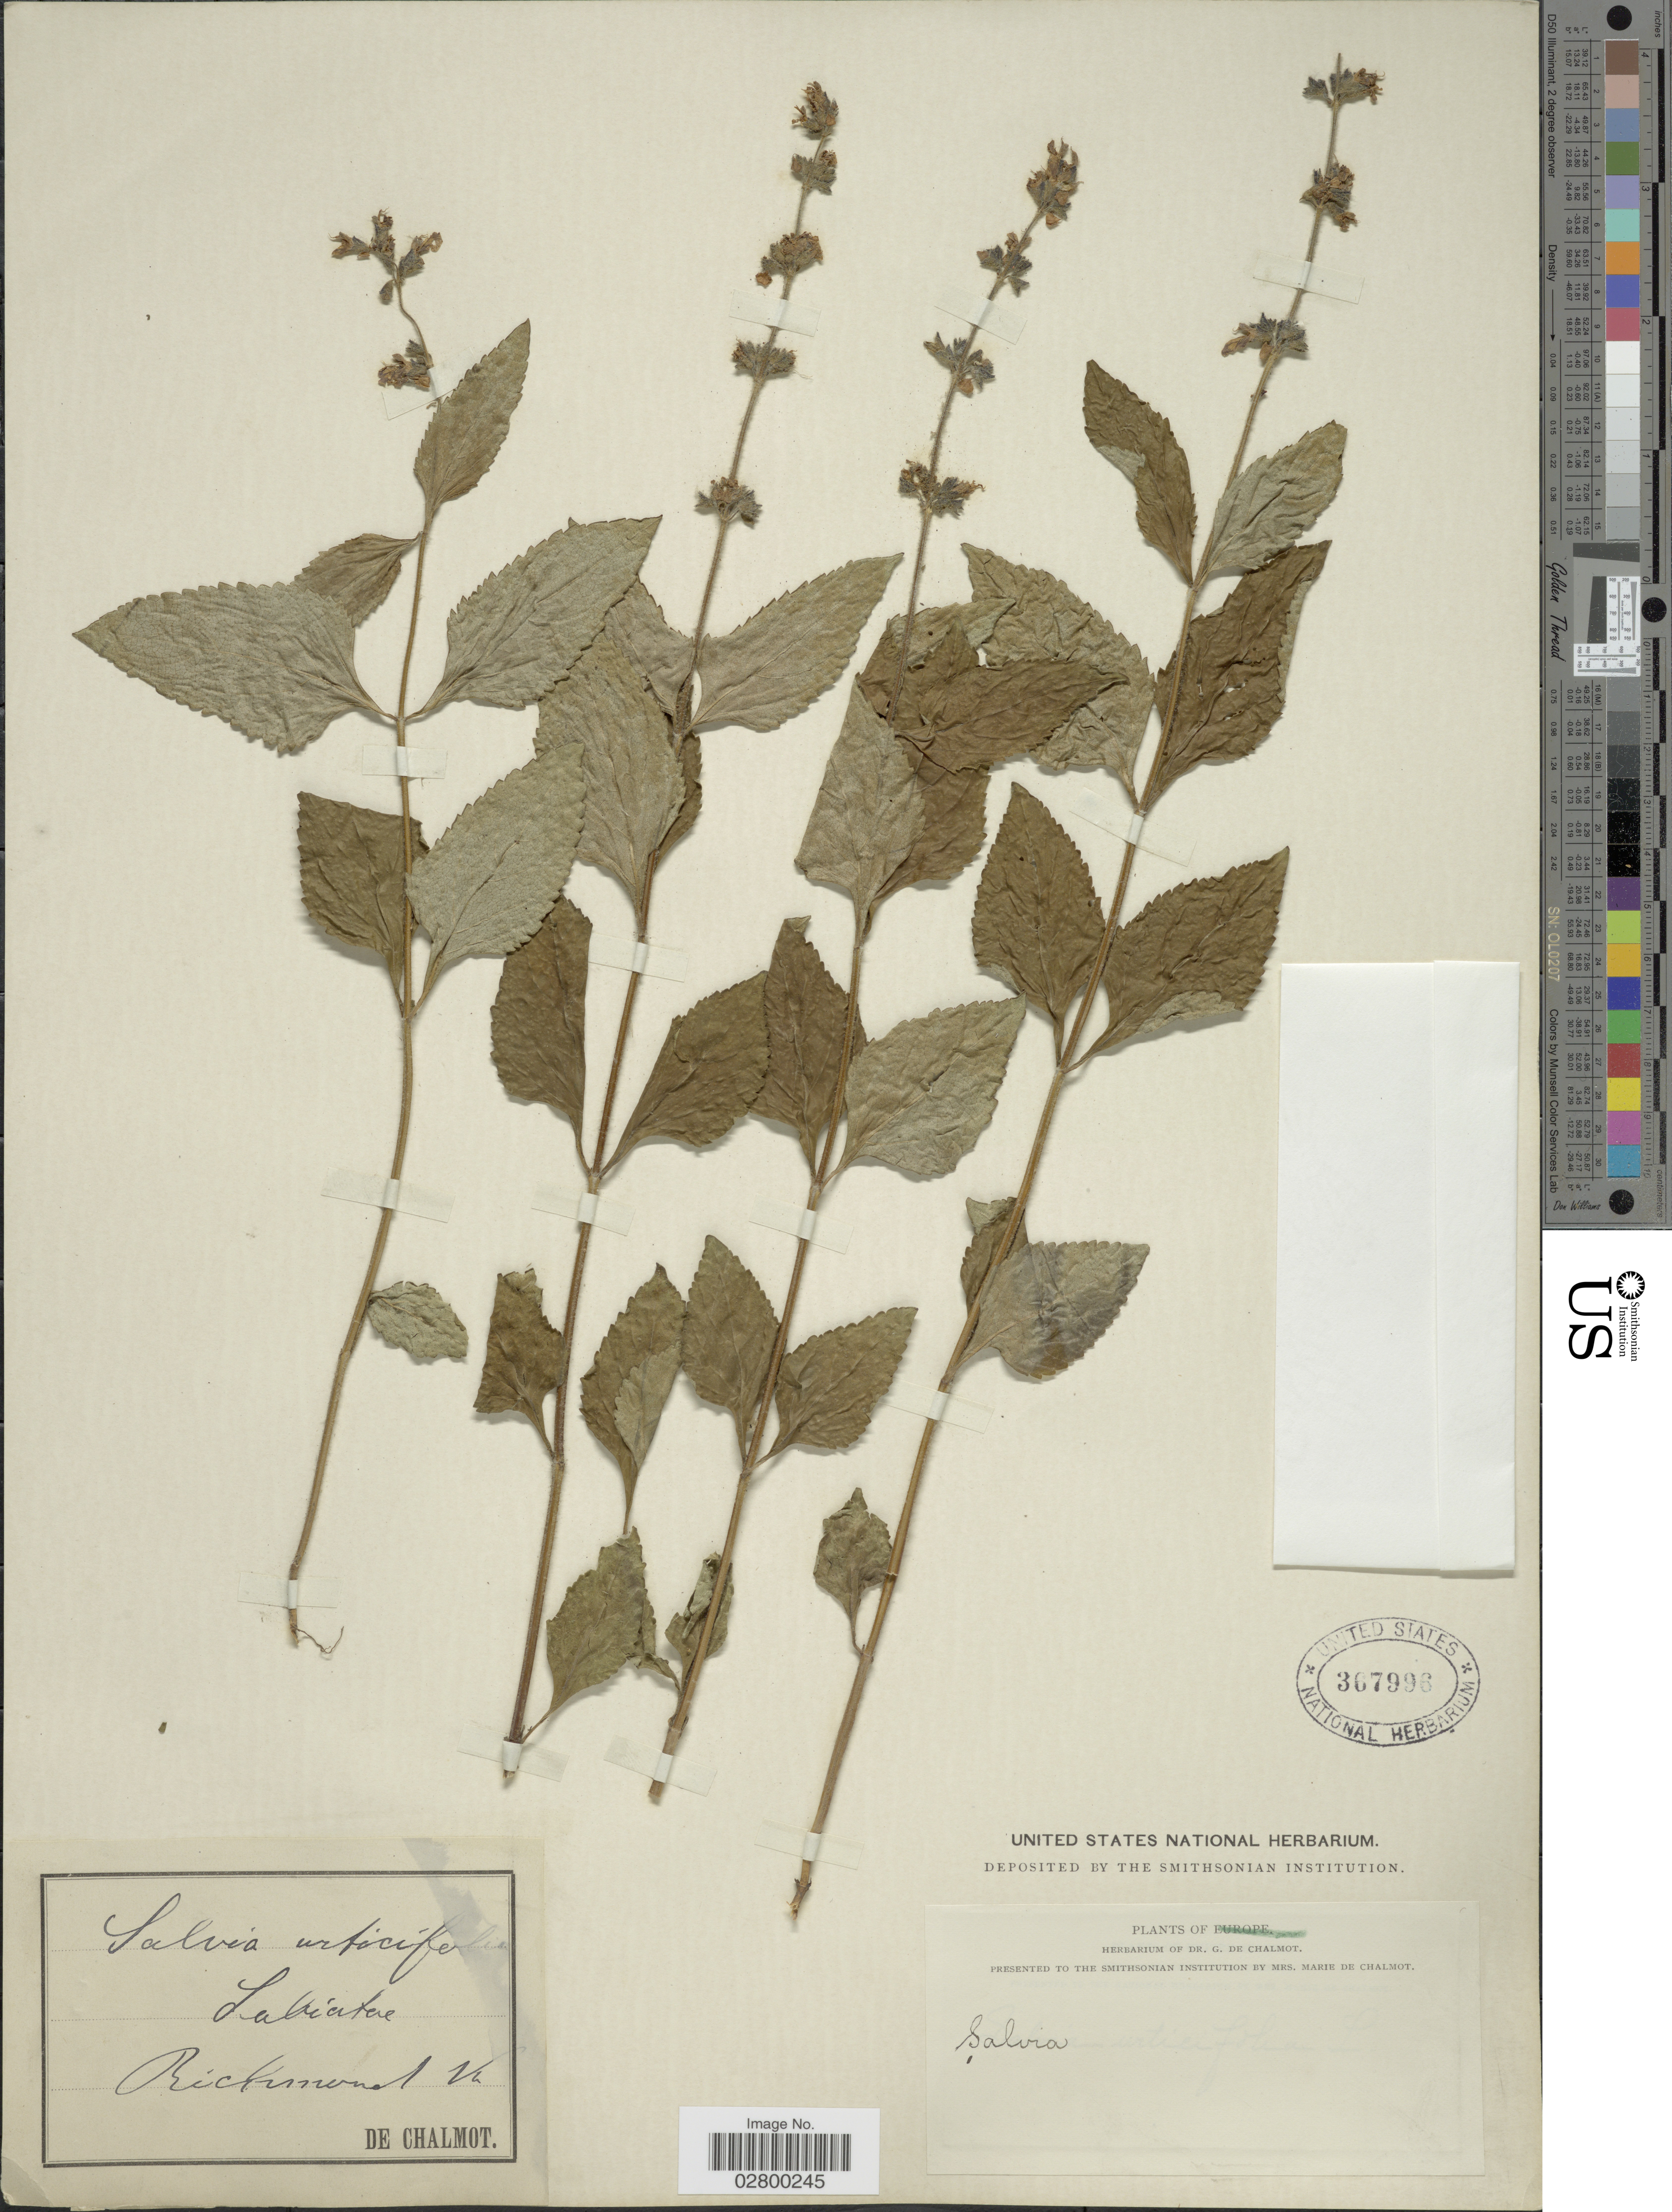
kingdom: Plantae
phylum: Tracheophyta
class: Magnoliopsida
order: Lamiales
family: Lamiaceae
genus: Salvia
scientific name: Salvia urticifolia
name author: L.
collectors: G. de Chalmot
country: United States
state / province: Virginia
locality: Richmond.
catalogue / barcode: US 367996